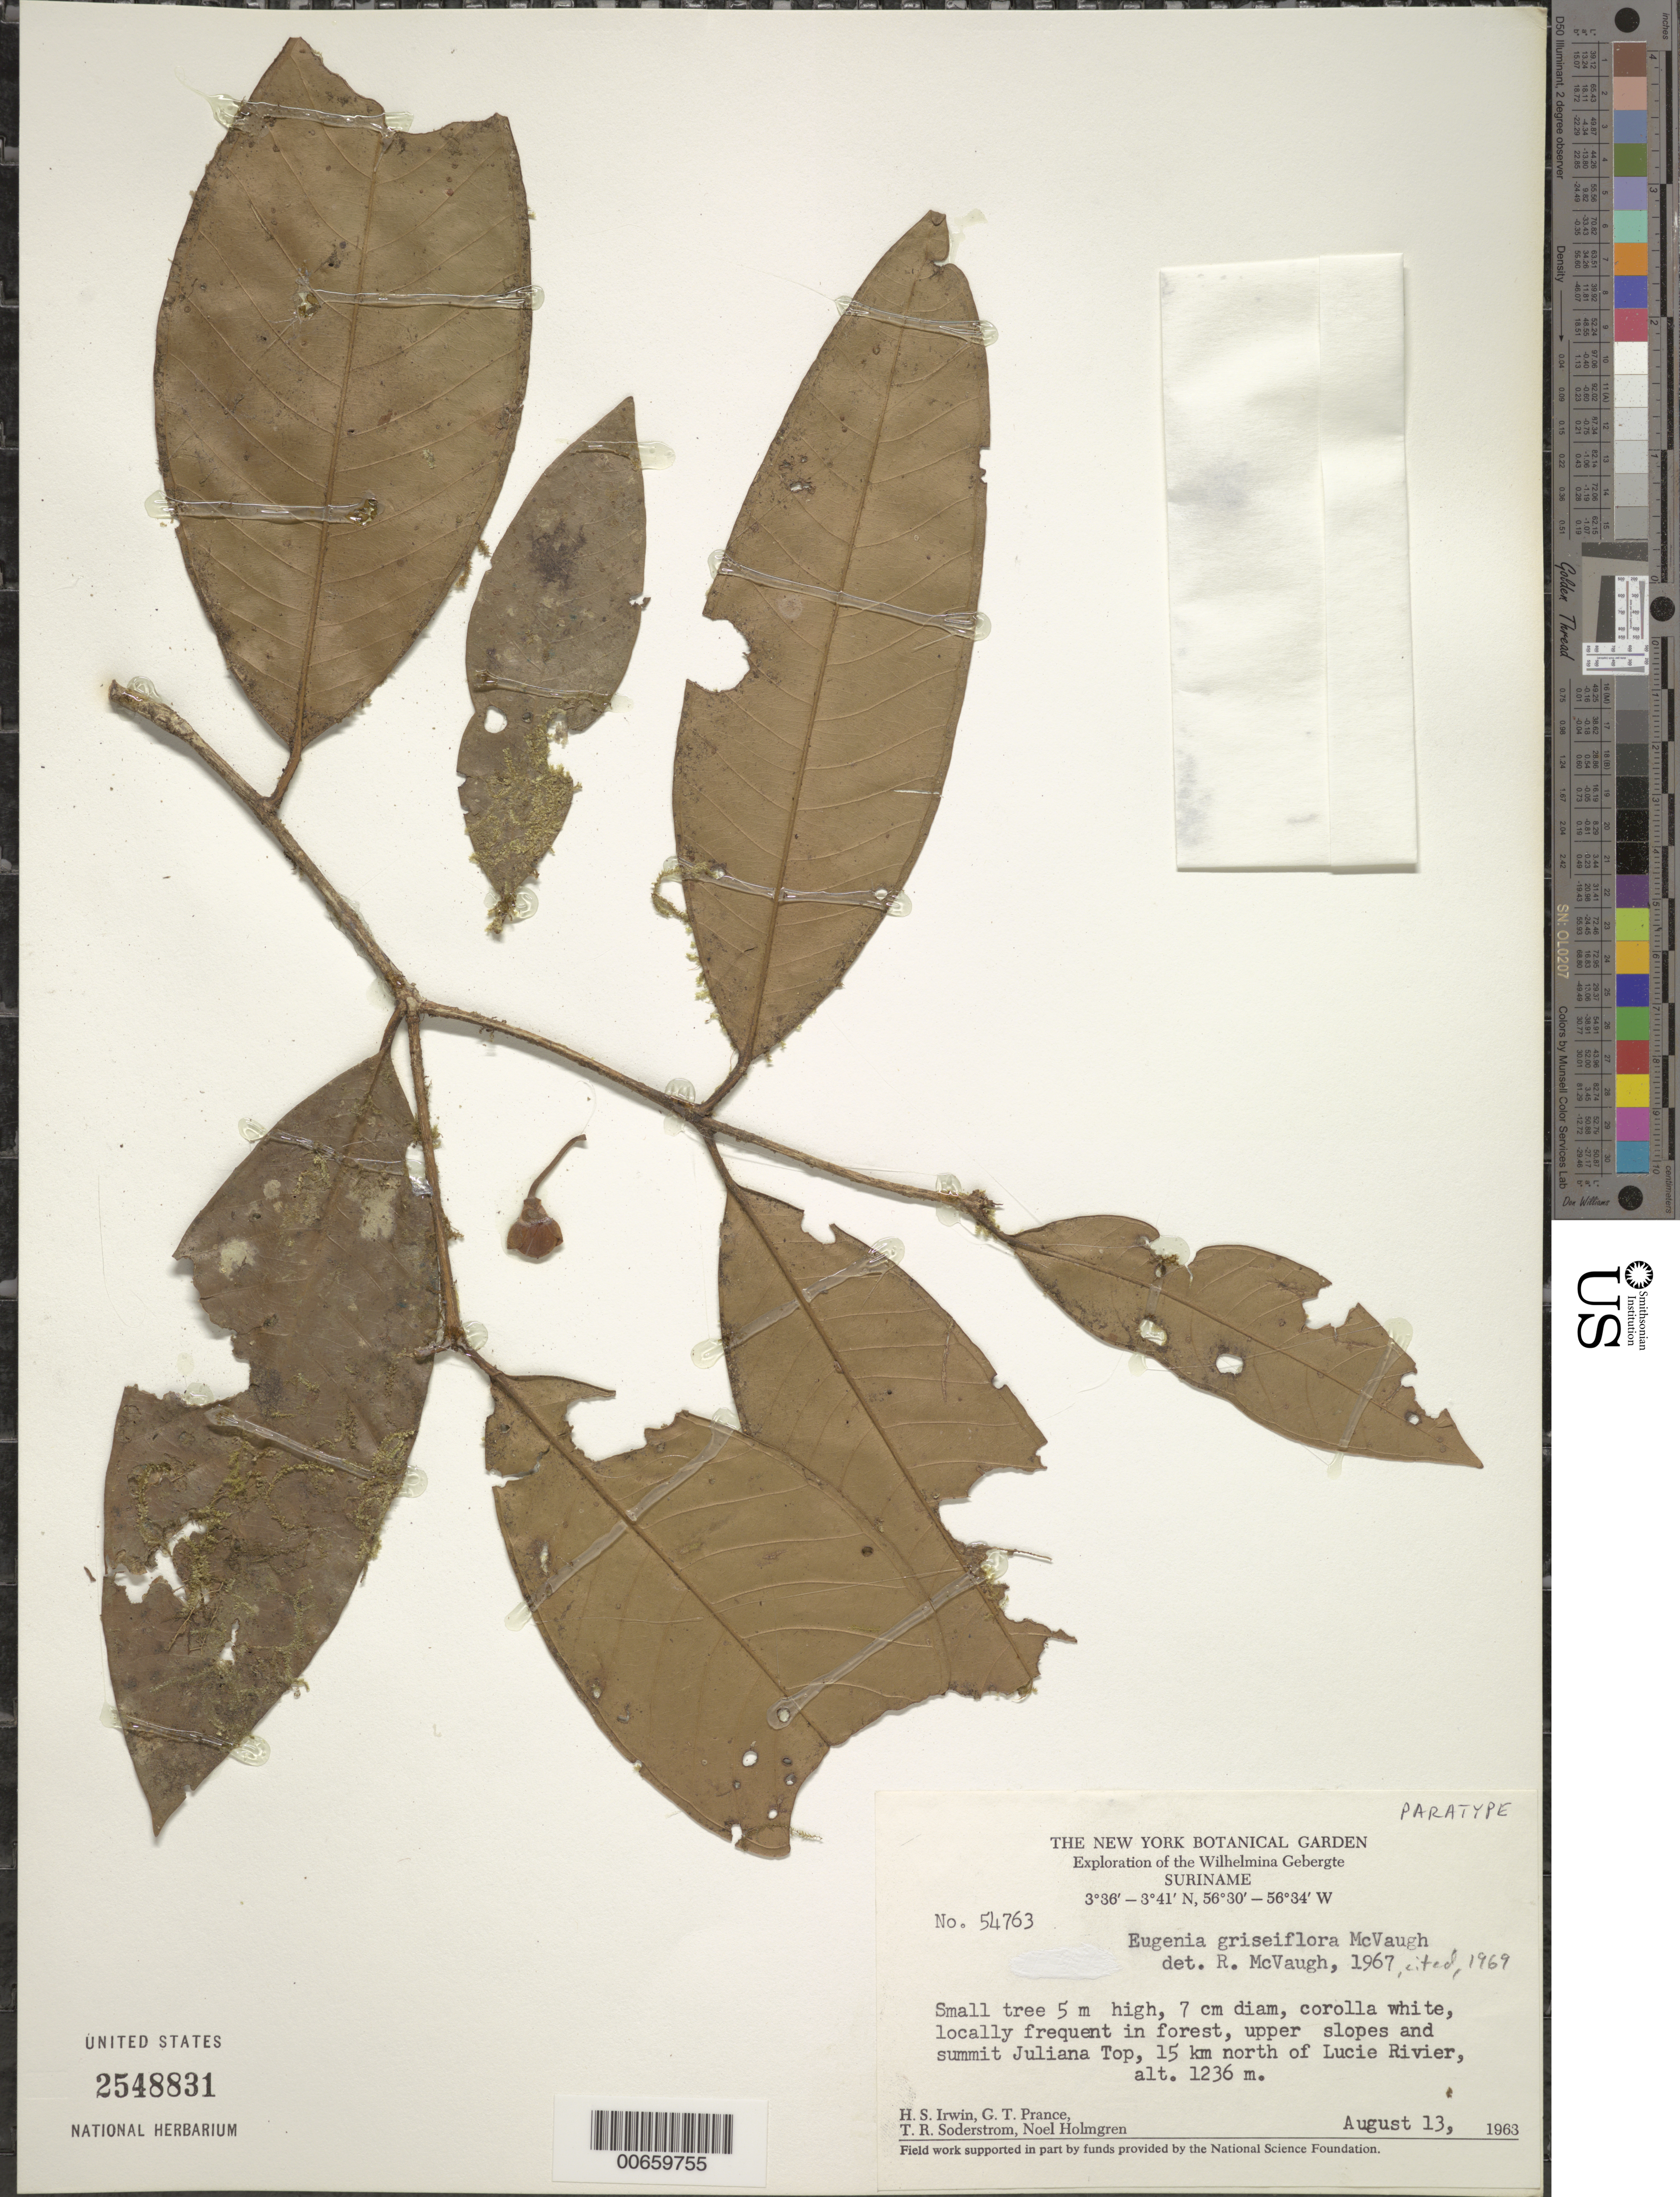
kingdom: Plantae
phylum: Tracheophyta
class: Magnoliopsida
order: Myrtales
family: Myrtaceae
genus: Eugenia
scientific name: Eugenia griseiflora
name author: McVaugh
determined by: McVaugh, R.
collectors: H. Irwin, G. T. Prance, T. R. Soderstrom & N. H. Holmgren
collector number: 54763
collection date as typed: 13-Aug-63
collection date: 1963-08-13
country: Suriname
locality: Juliana Top, 14 km N of Lucie R., Wilhelmina Gebergte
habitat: Forest, upper slopes and summit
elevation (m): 1236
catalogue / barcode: US 2548831